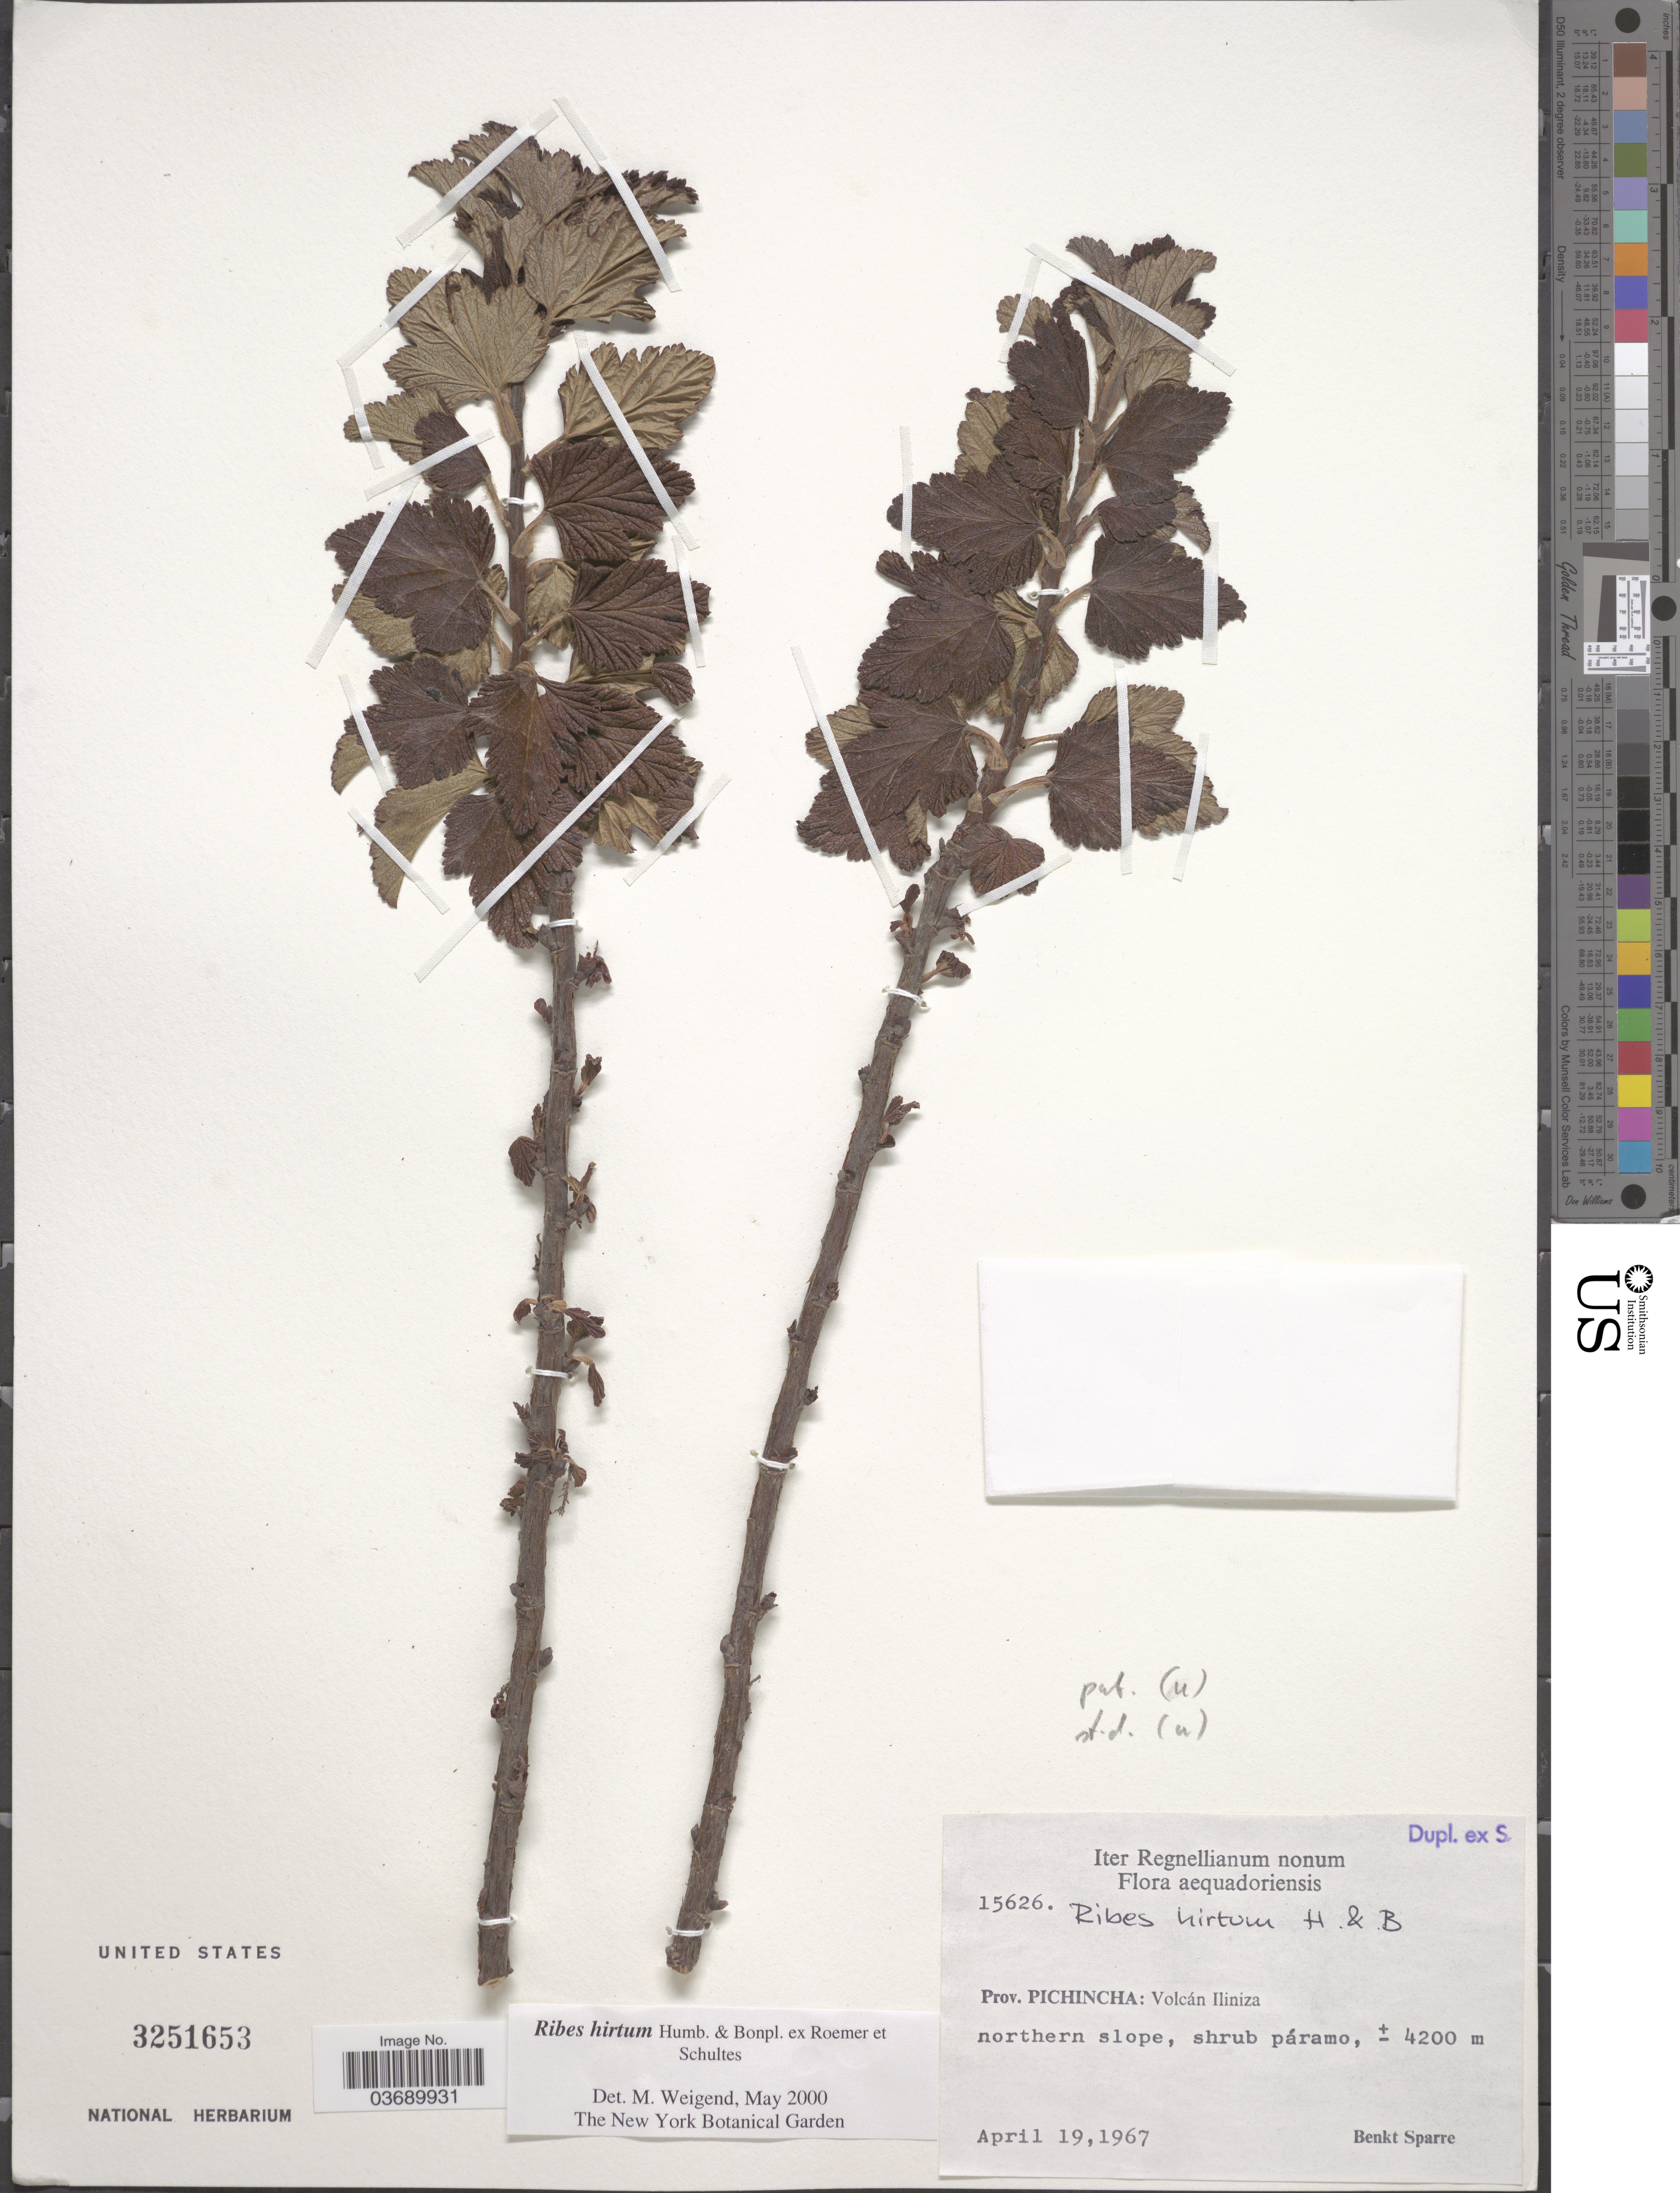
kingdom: Plantae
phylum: Tracheophyta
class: Magnoliopsida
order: Saxifragales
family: Grossulariaceae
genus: Ribes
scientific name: Ribes hirtum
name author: Roem. & Schult.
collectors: B. Sparre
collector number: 15626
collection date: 1967-04-19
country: Ecuador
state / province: Pichincha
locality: Volcán Iliniza. Northern slope.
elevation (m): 4200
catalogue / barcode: US 3251653